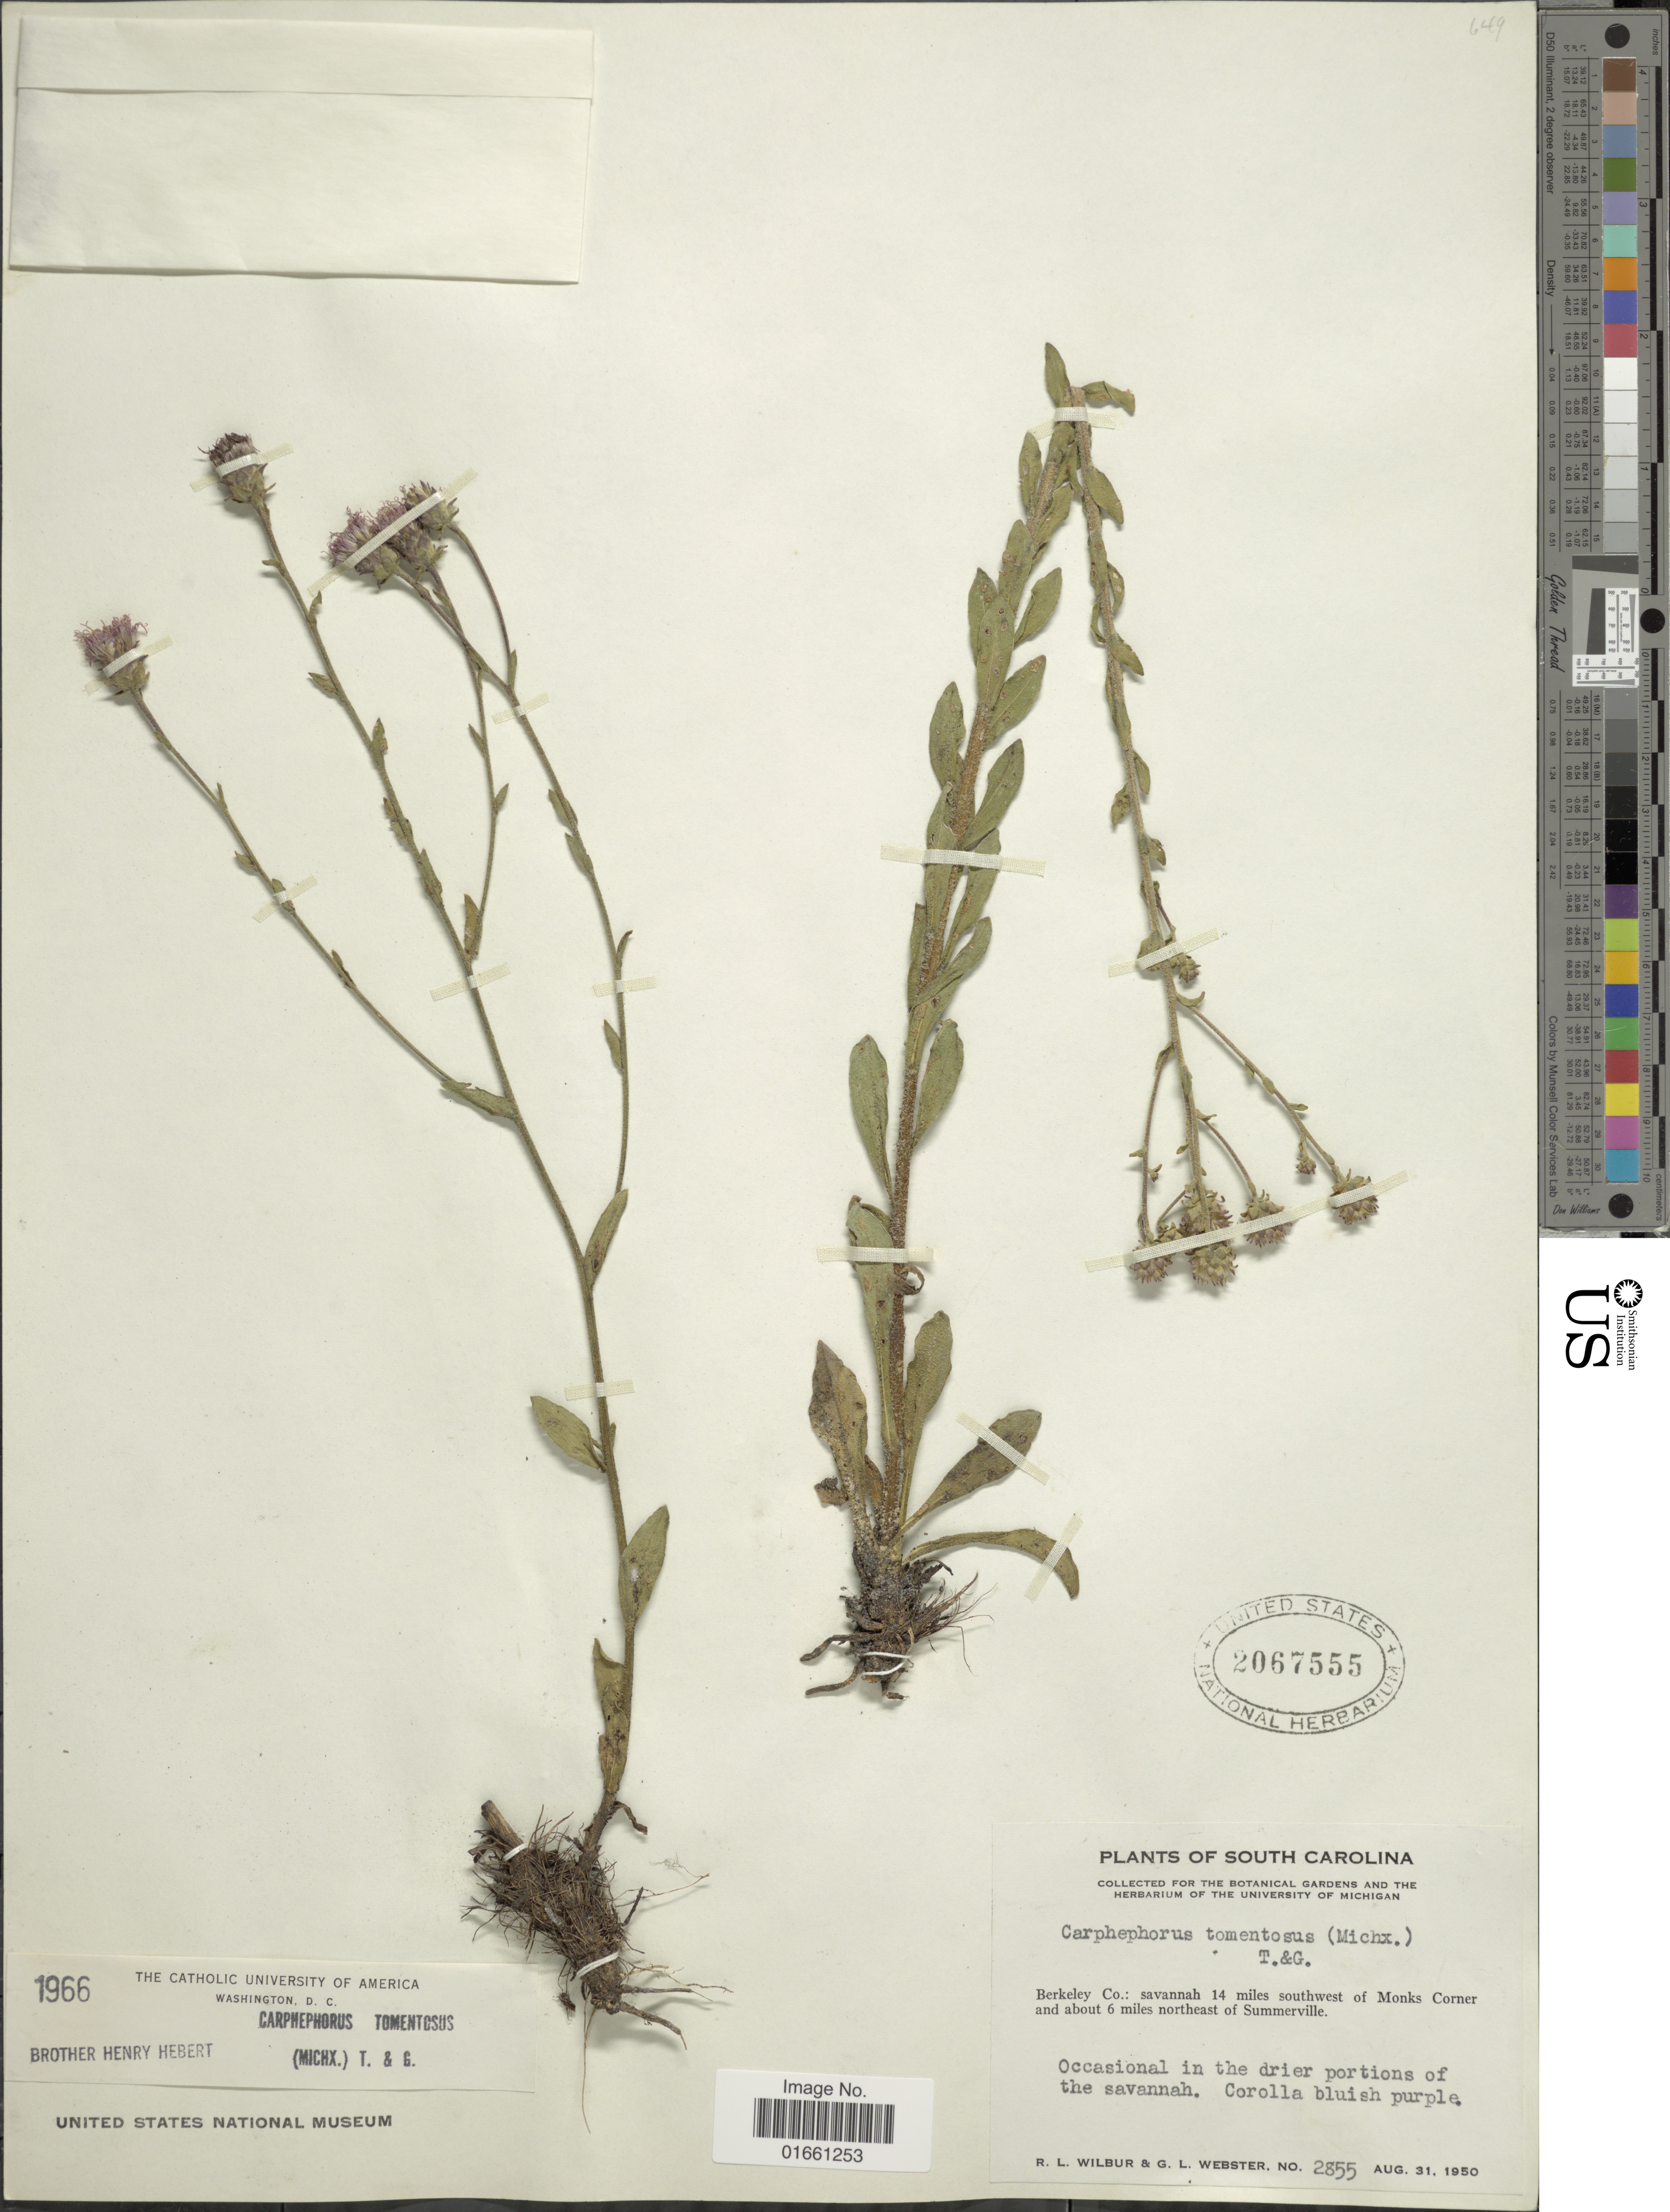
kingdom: Plantae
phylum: Tracheophyta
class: Magnoliopsida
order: Asterales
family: Asteraceae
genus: Carphephorus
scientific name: Carphephorus tomentosus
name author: (Michaux) Torr. & A. Gray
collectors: R. L. Wilbur & G. L. Webster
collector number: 2855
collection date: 1950-08-31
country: United States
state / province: South Carolina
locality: Berkeley Co. Savannah 14 miles southwest of Monks Corner and about 6 miles northeast of Summerville.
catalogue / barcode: US 2067555